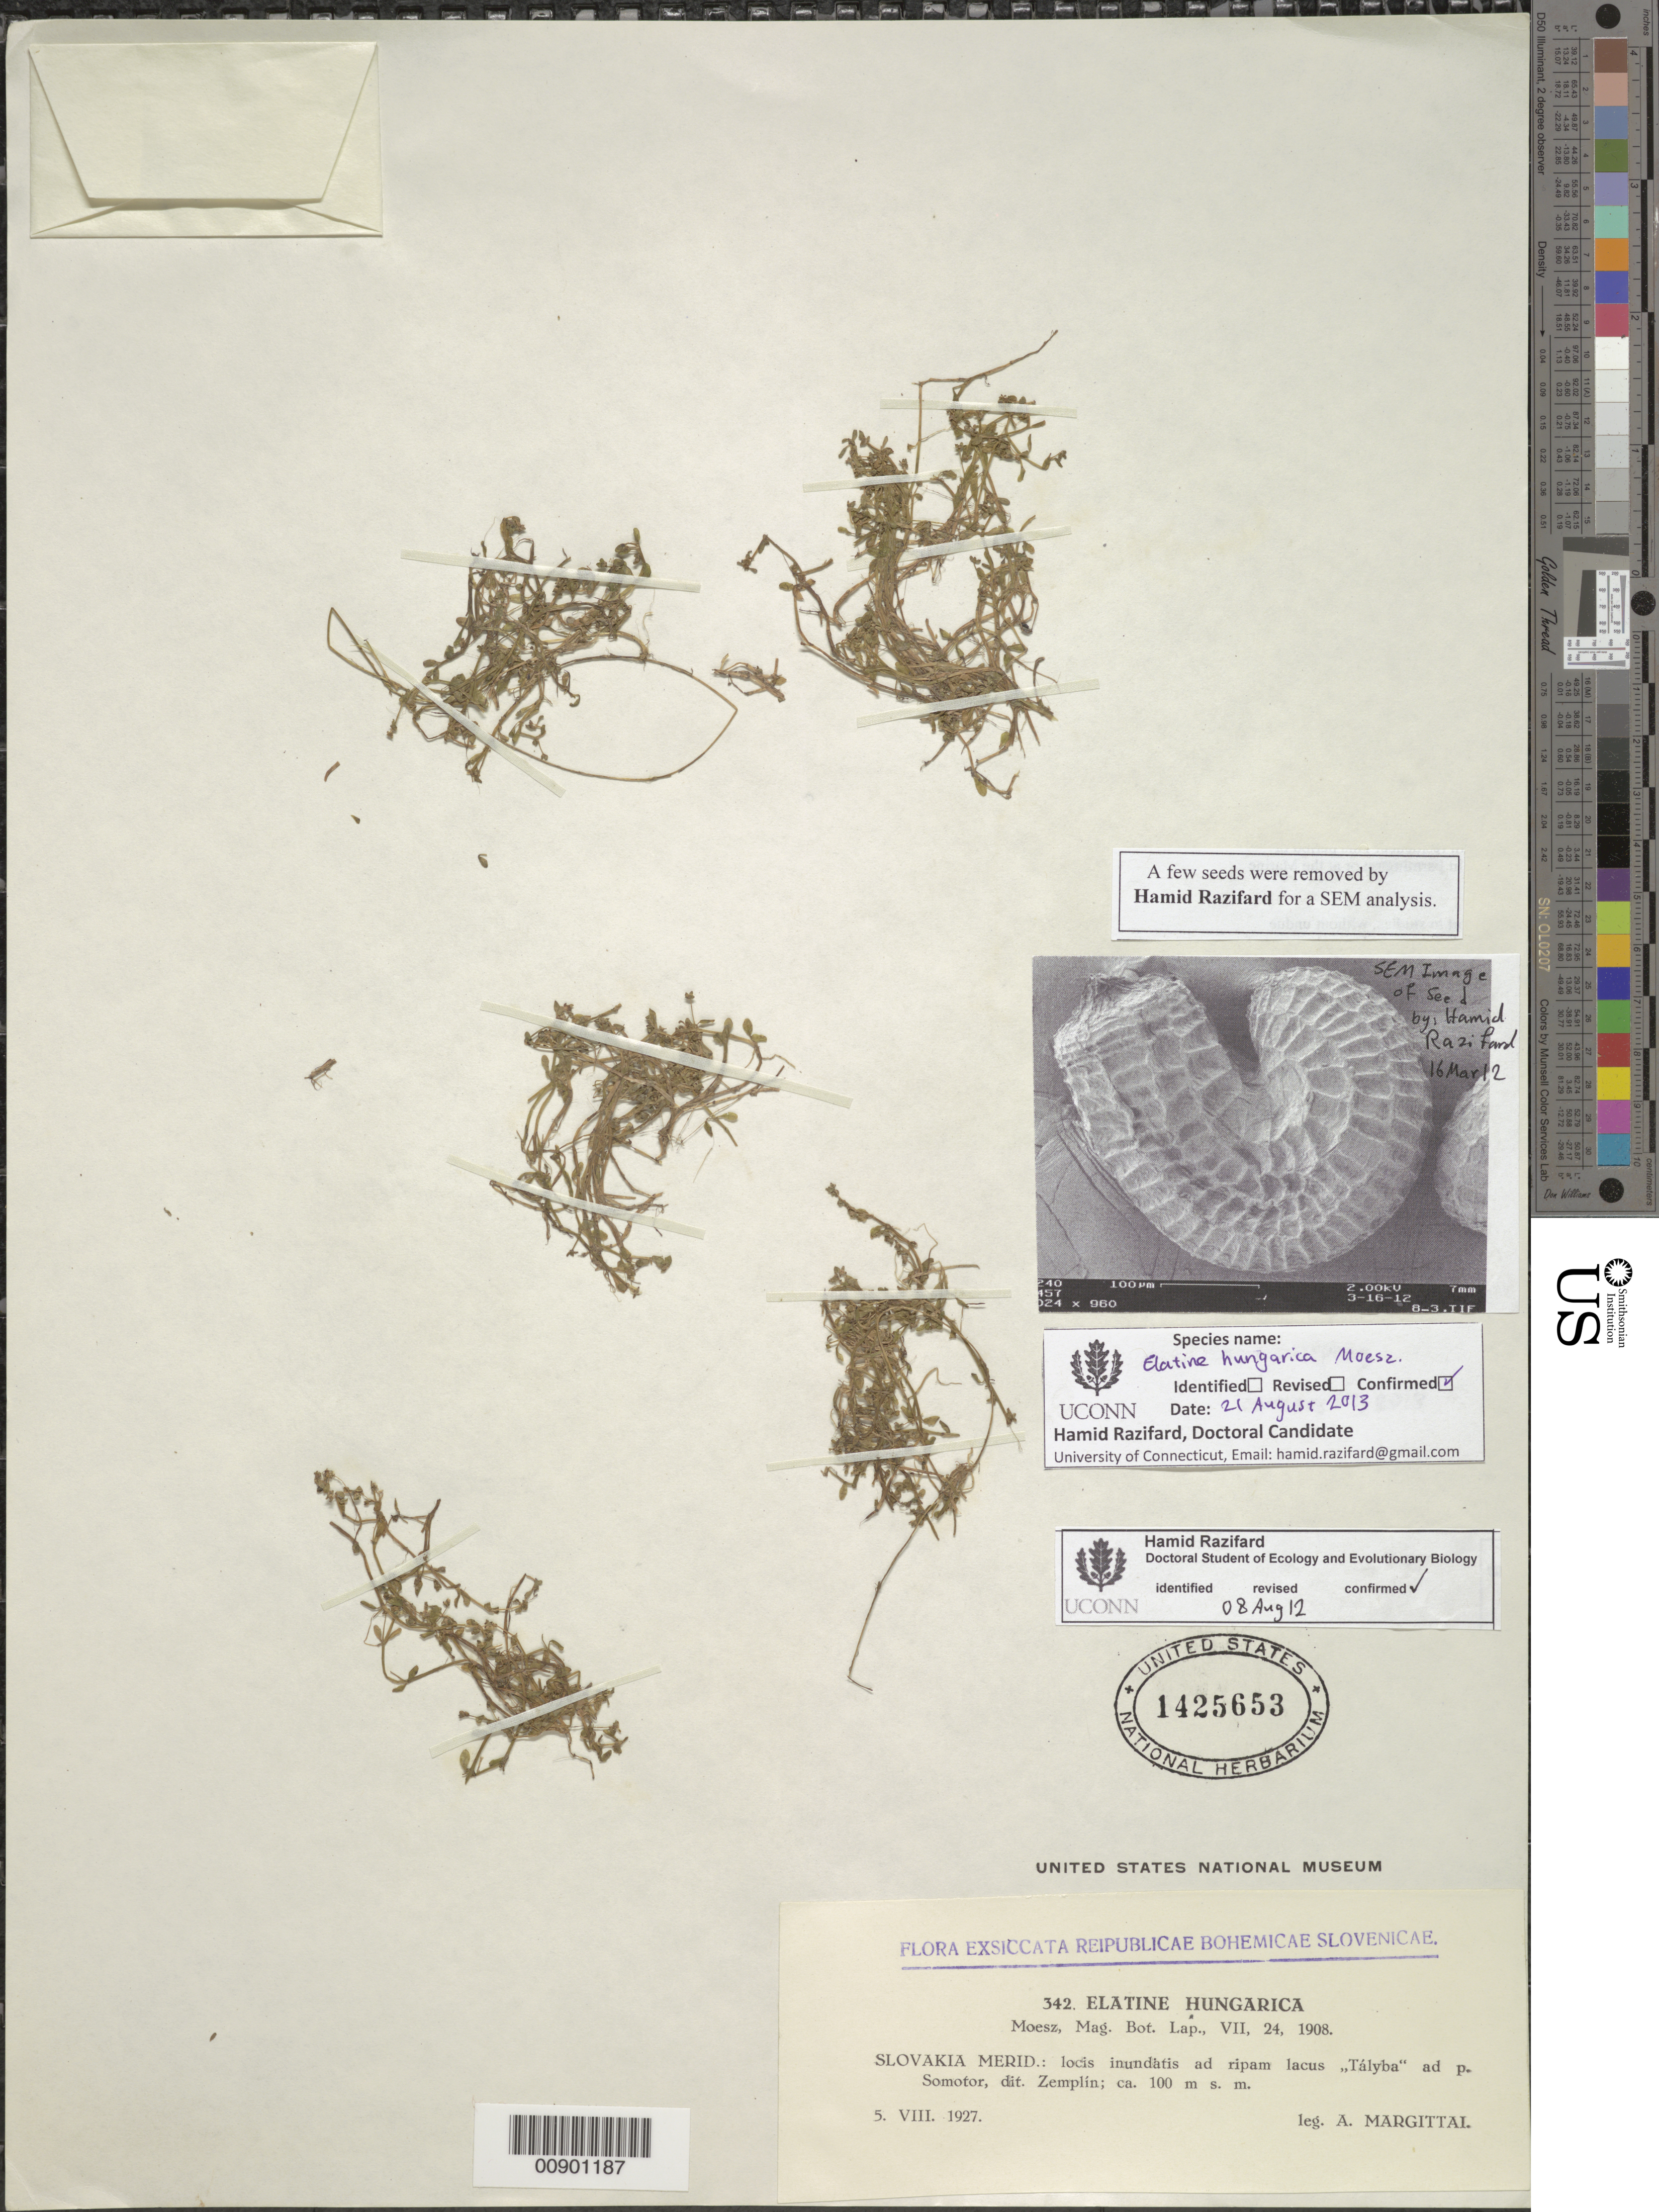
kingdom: Plantae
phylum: Tracheophyta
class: Magnoliopsida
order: Malpighiales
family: Elatinaceae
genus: Elatine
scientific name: Elatine hungarica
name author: Moesz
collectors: A. Margittal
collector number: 342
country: Hungary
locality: Slovakia Merid., Talyba.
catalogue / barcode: US 1425653